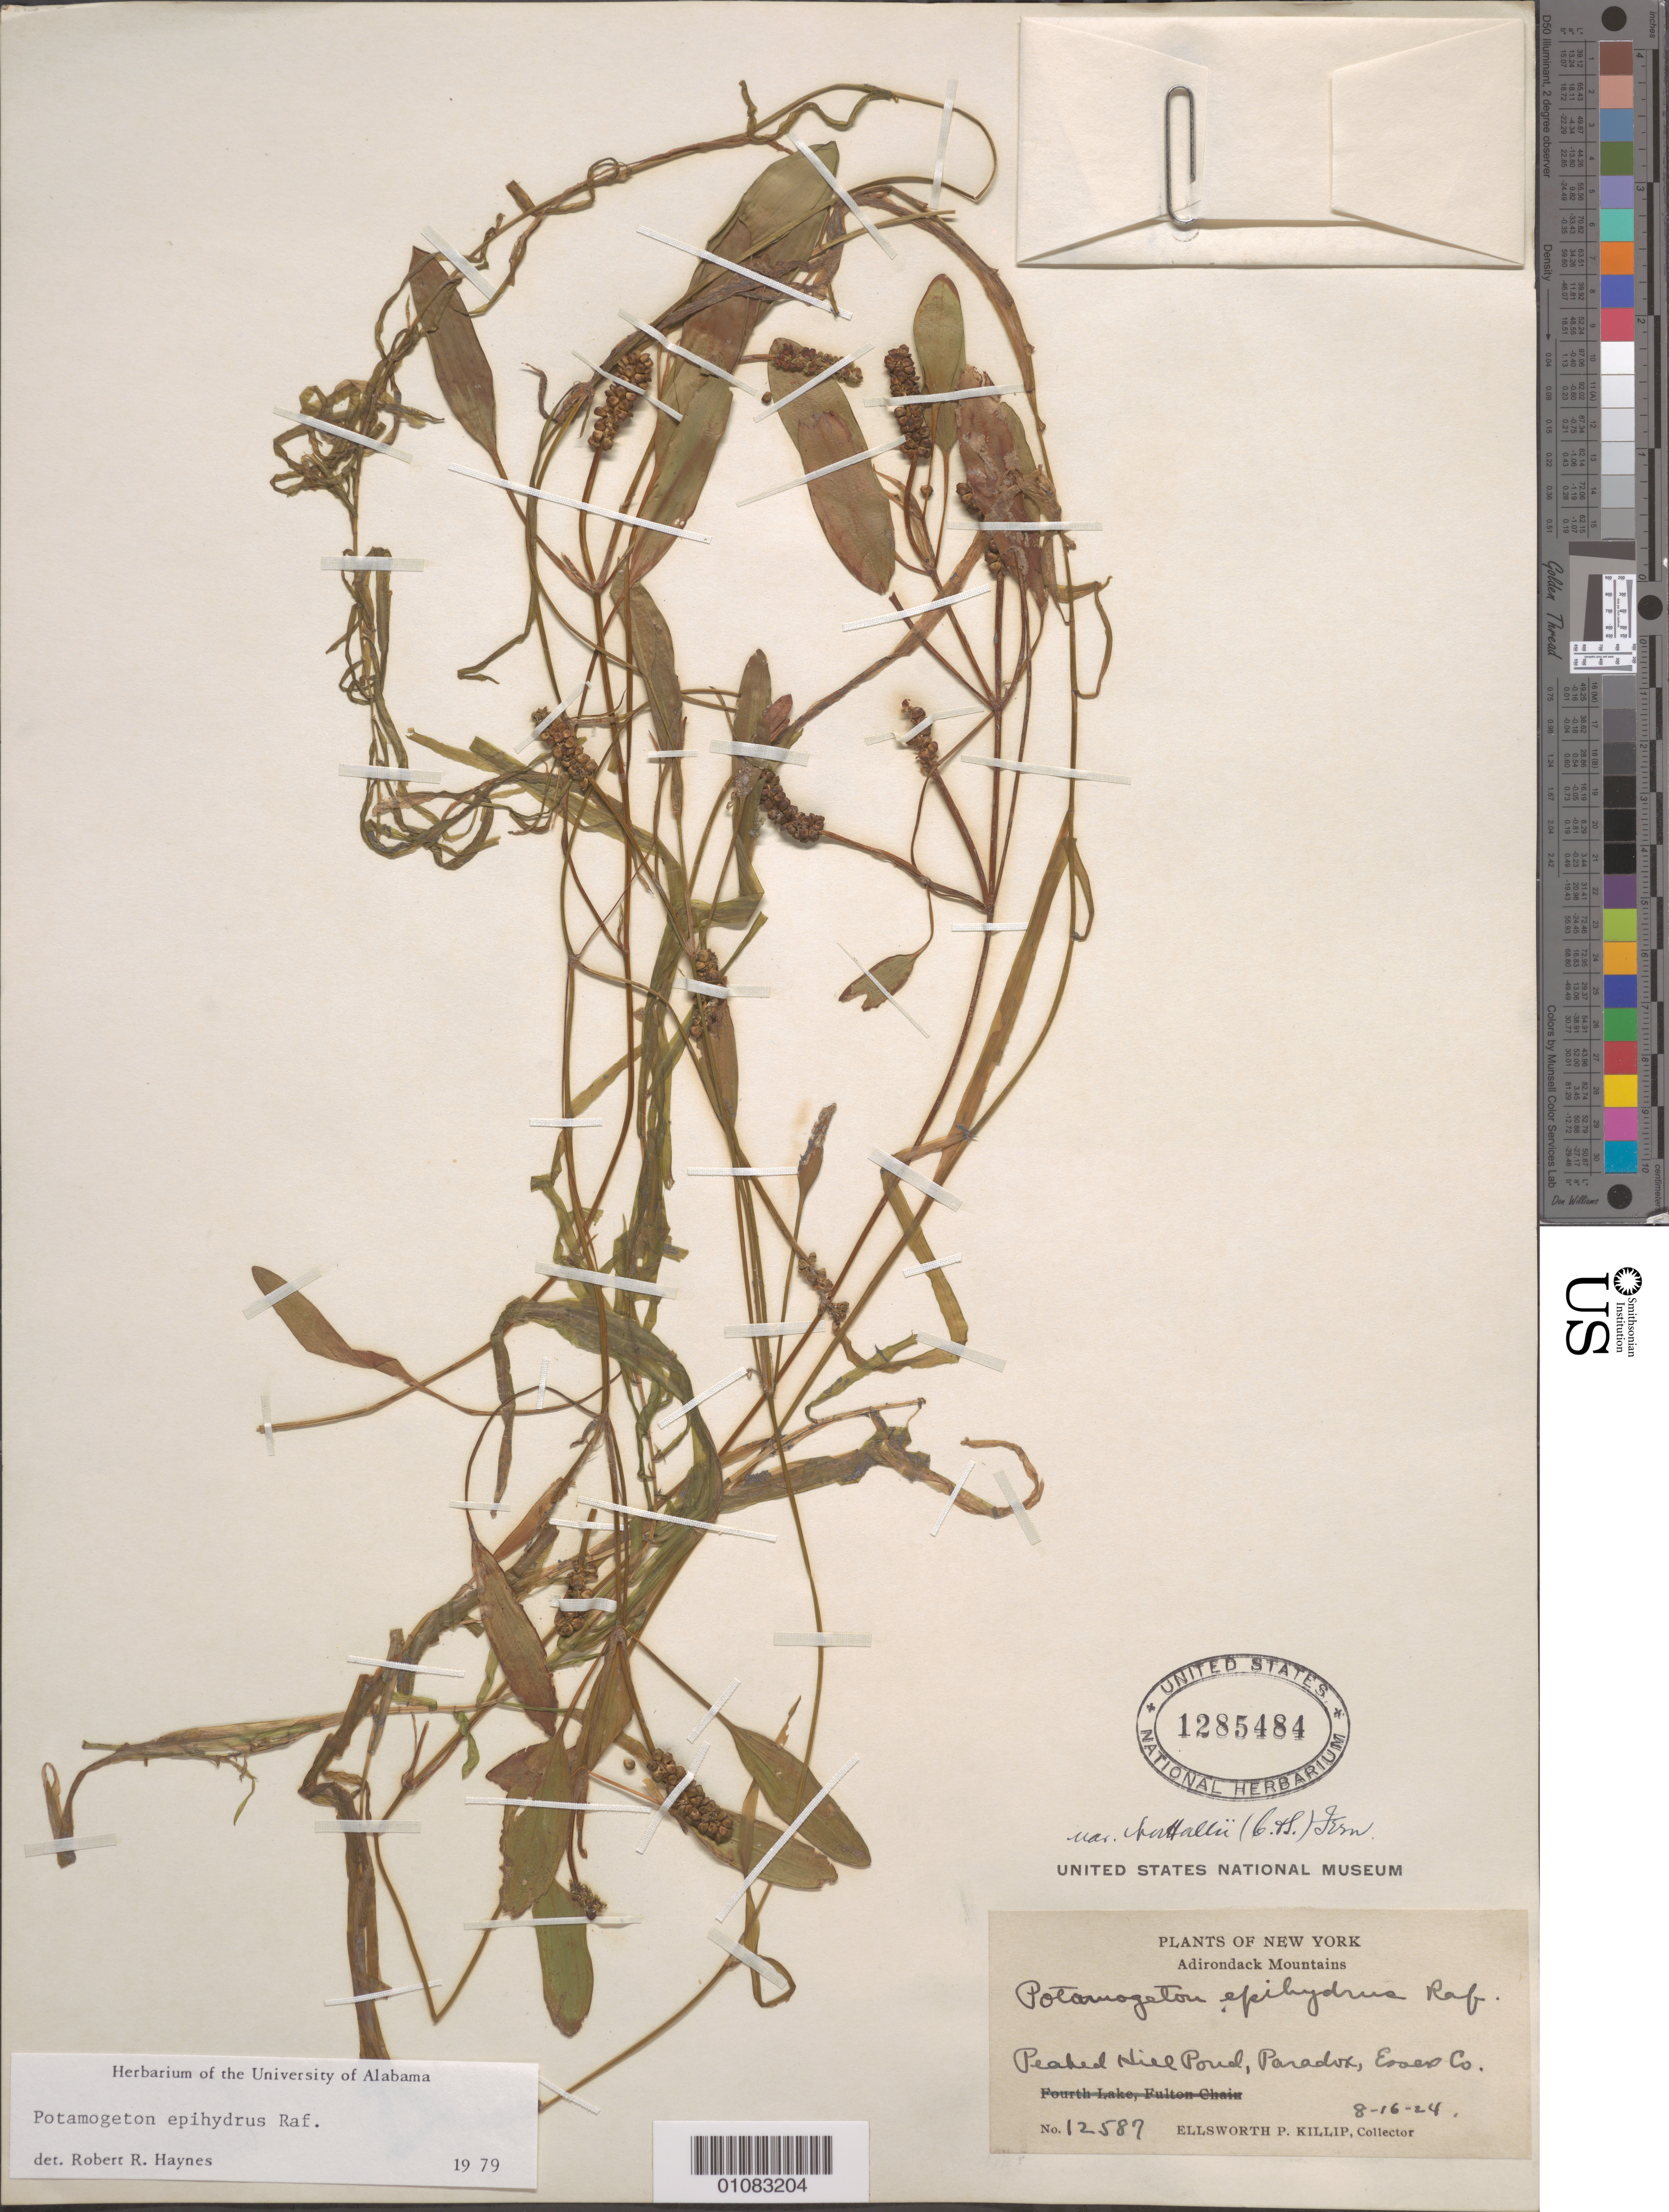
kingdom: Plantae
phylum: Tracheophyta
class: Liliopsida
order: Alismatales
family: Potamogetonaceae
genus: Potamogeton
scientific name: Potamogeton epihydrus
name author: Raf.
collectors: E. P. Killip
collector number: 12587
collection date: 1924-08-16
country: United States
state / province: New York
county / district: Essex County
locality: Adirondack Mountains, Paradox, Peaked Nice Pond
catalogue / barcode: US 1285484